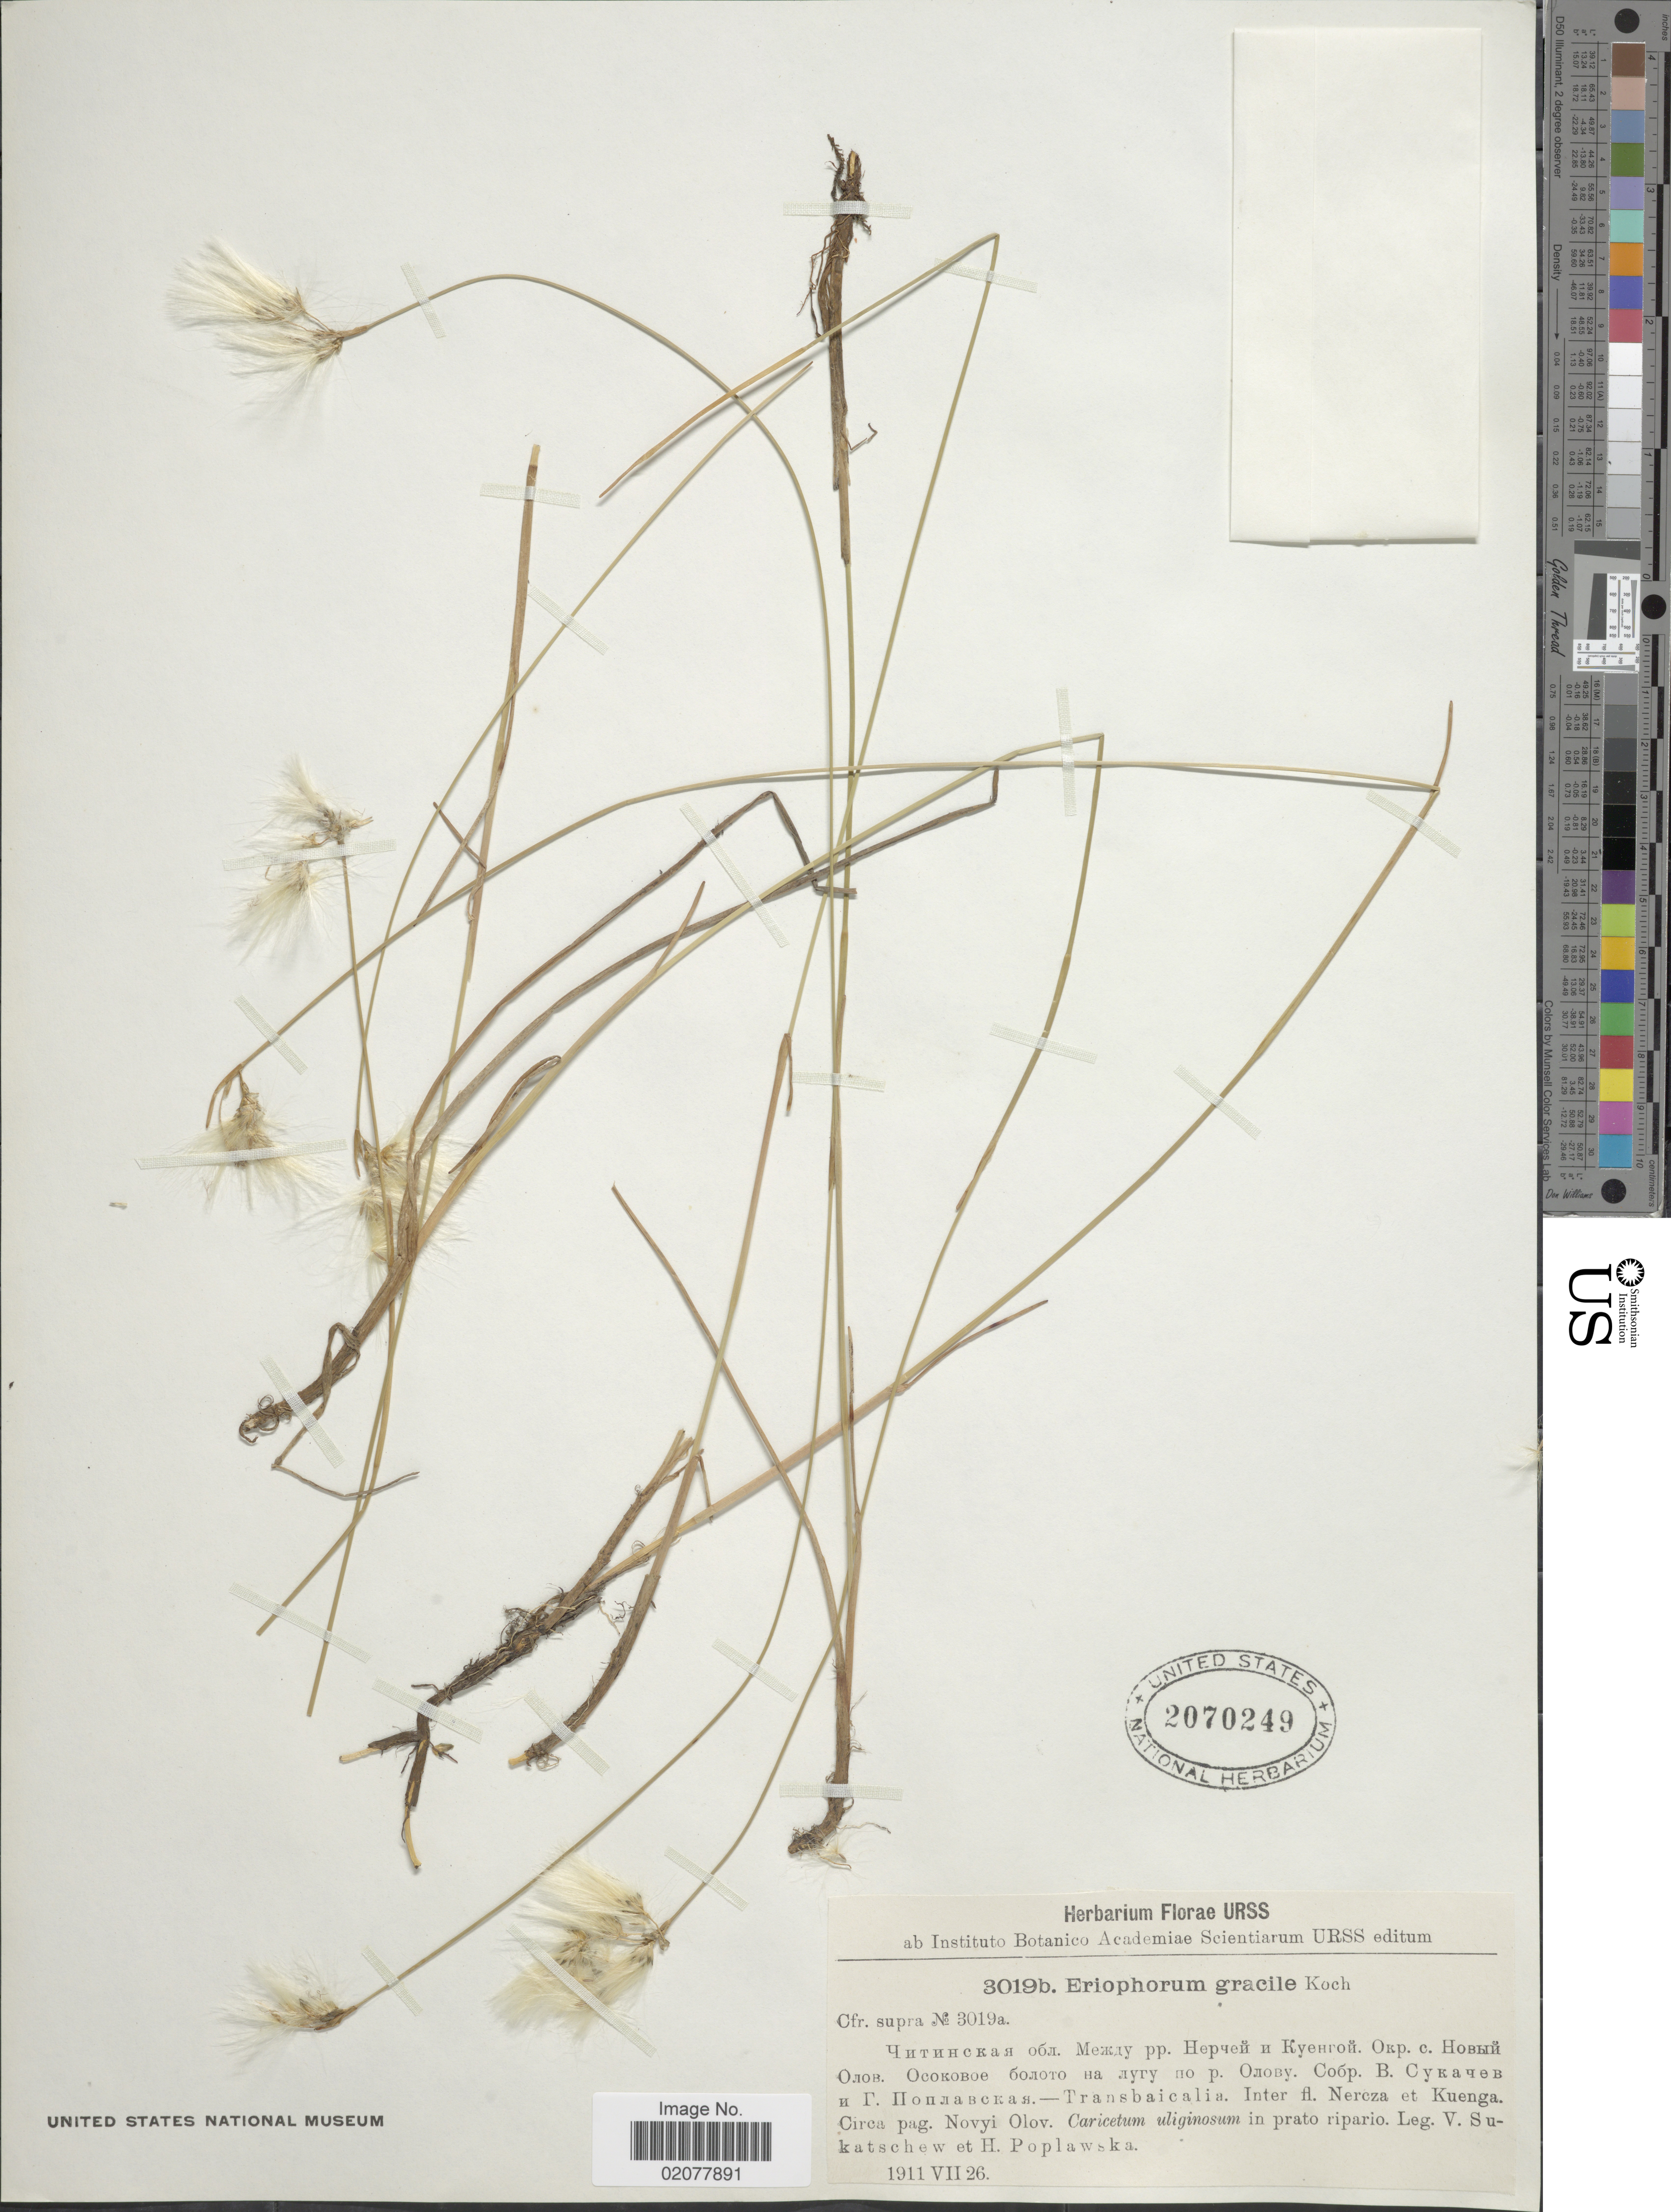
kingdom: Plantae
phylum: Tracheophyta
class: Liliopsida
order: Poales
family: Cyperaceae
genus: Eriophorum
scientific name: Eriophorum gracile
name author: W.D.J. Koch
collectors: V. Sukatschew & H. Poplawska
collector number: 3019b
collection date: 1911-07-26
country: Russian Federation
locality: Transbaicalia. Inter fl. Nercza et Kuenga. Circa pag. Novyi Olov.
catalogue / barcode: US 2070249